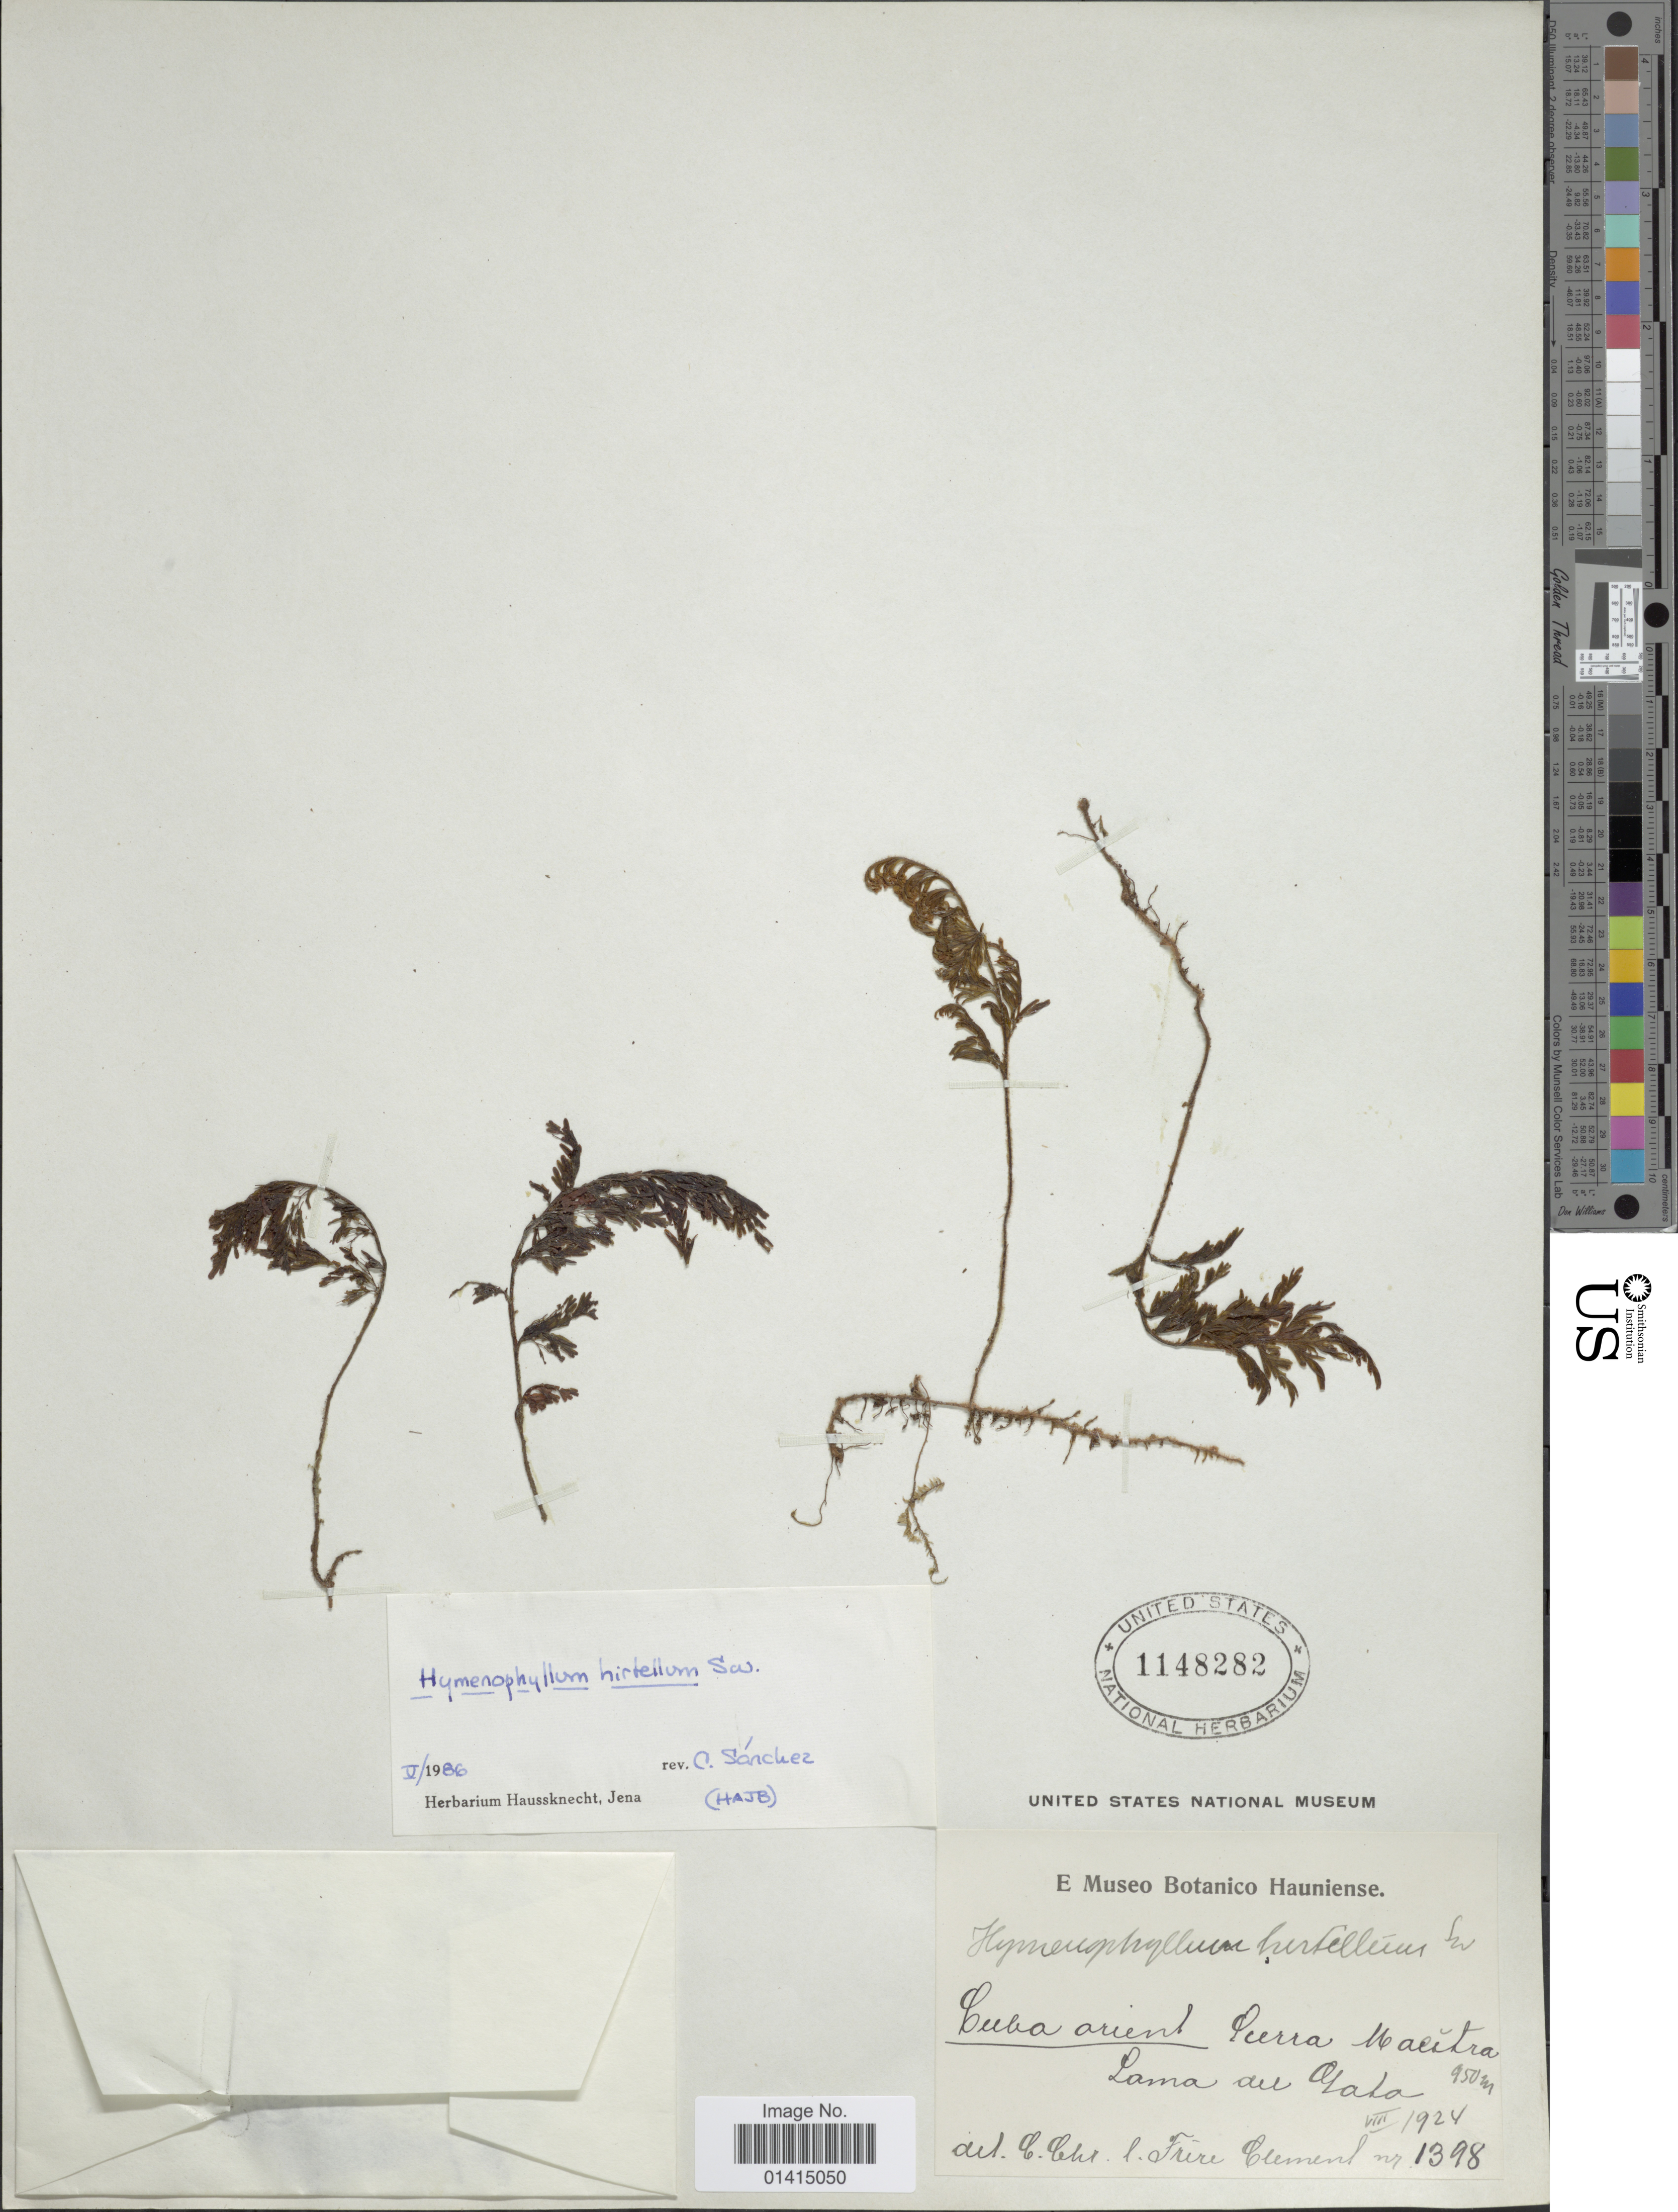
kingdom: Plantae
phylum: Tracheophyta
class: Polypodiopsida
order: Hymenophyllales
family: Hymenophyllaceae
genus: Hymenophyllum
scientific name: Hymenophyllum hirtellum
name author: Sw. in Schrad.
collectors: C. Clement & B. Clement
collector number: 1398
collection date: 1924-08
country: Cuba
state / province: Oriente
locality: Sierra Maestra, Loma del Gato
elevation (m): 950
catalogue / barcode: US 1148282